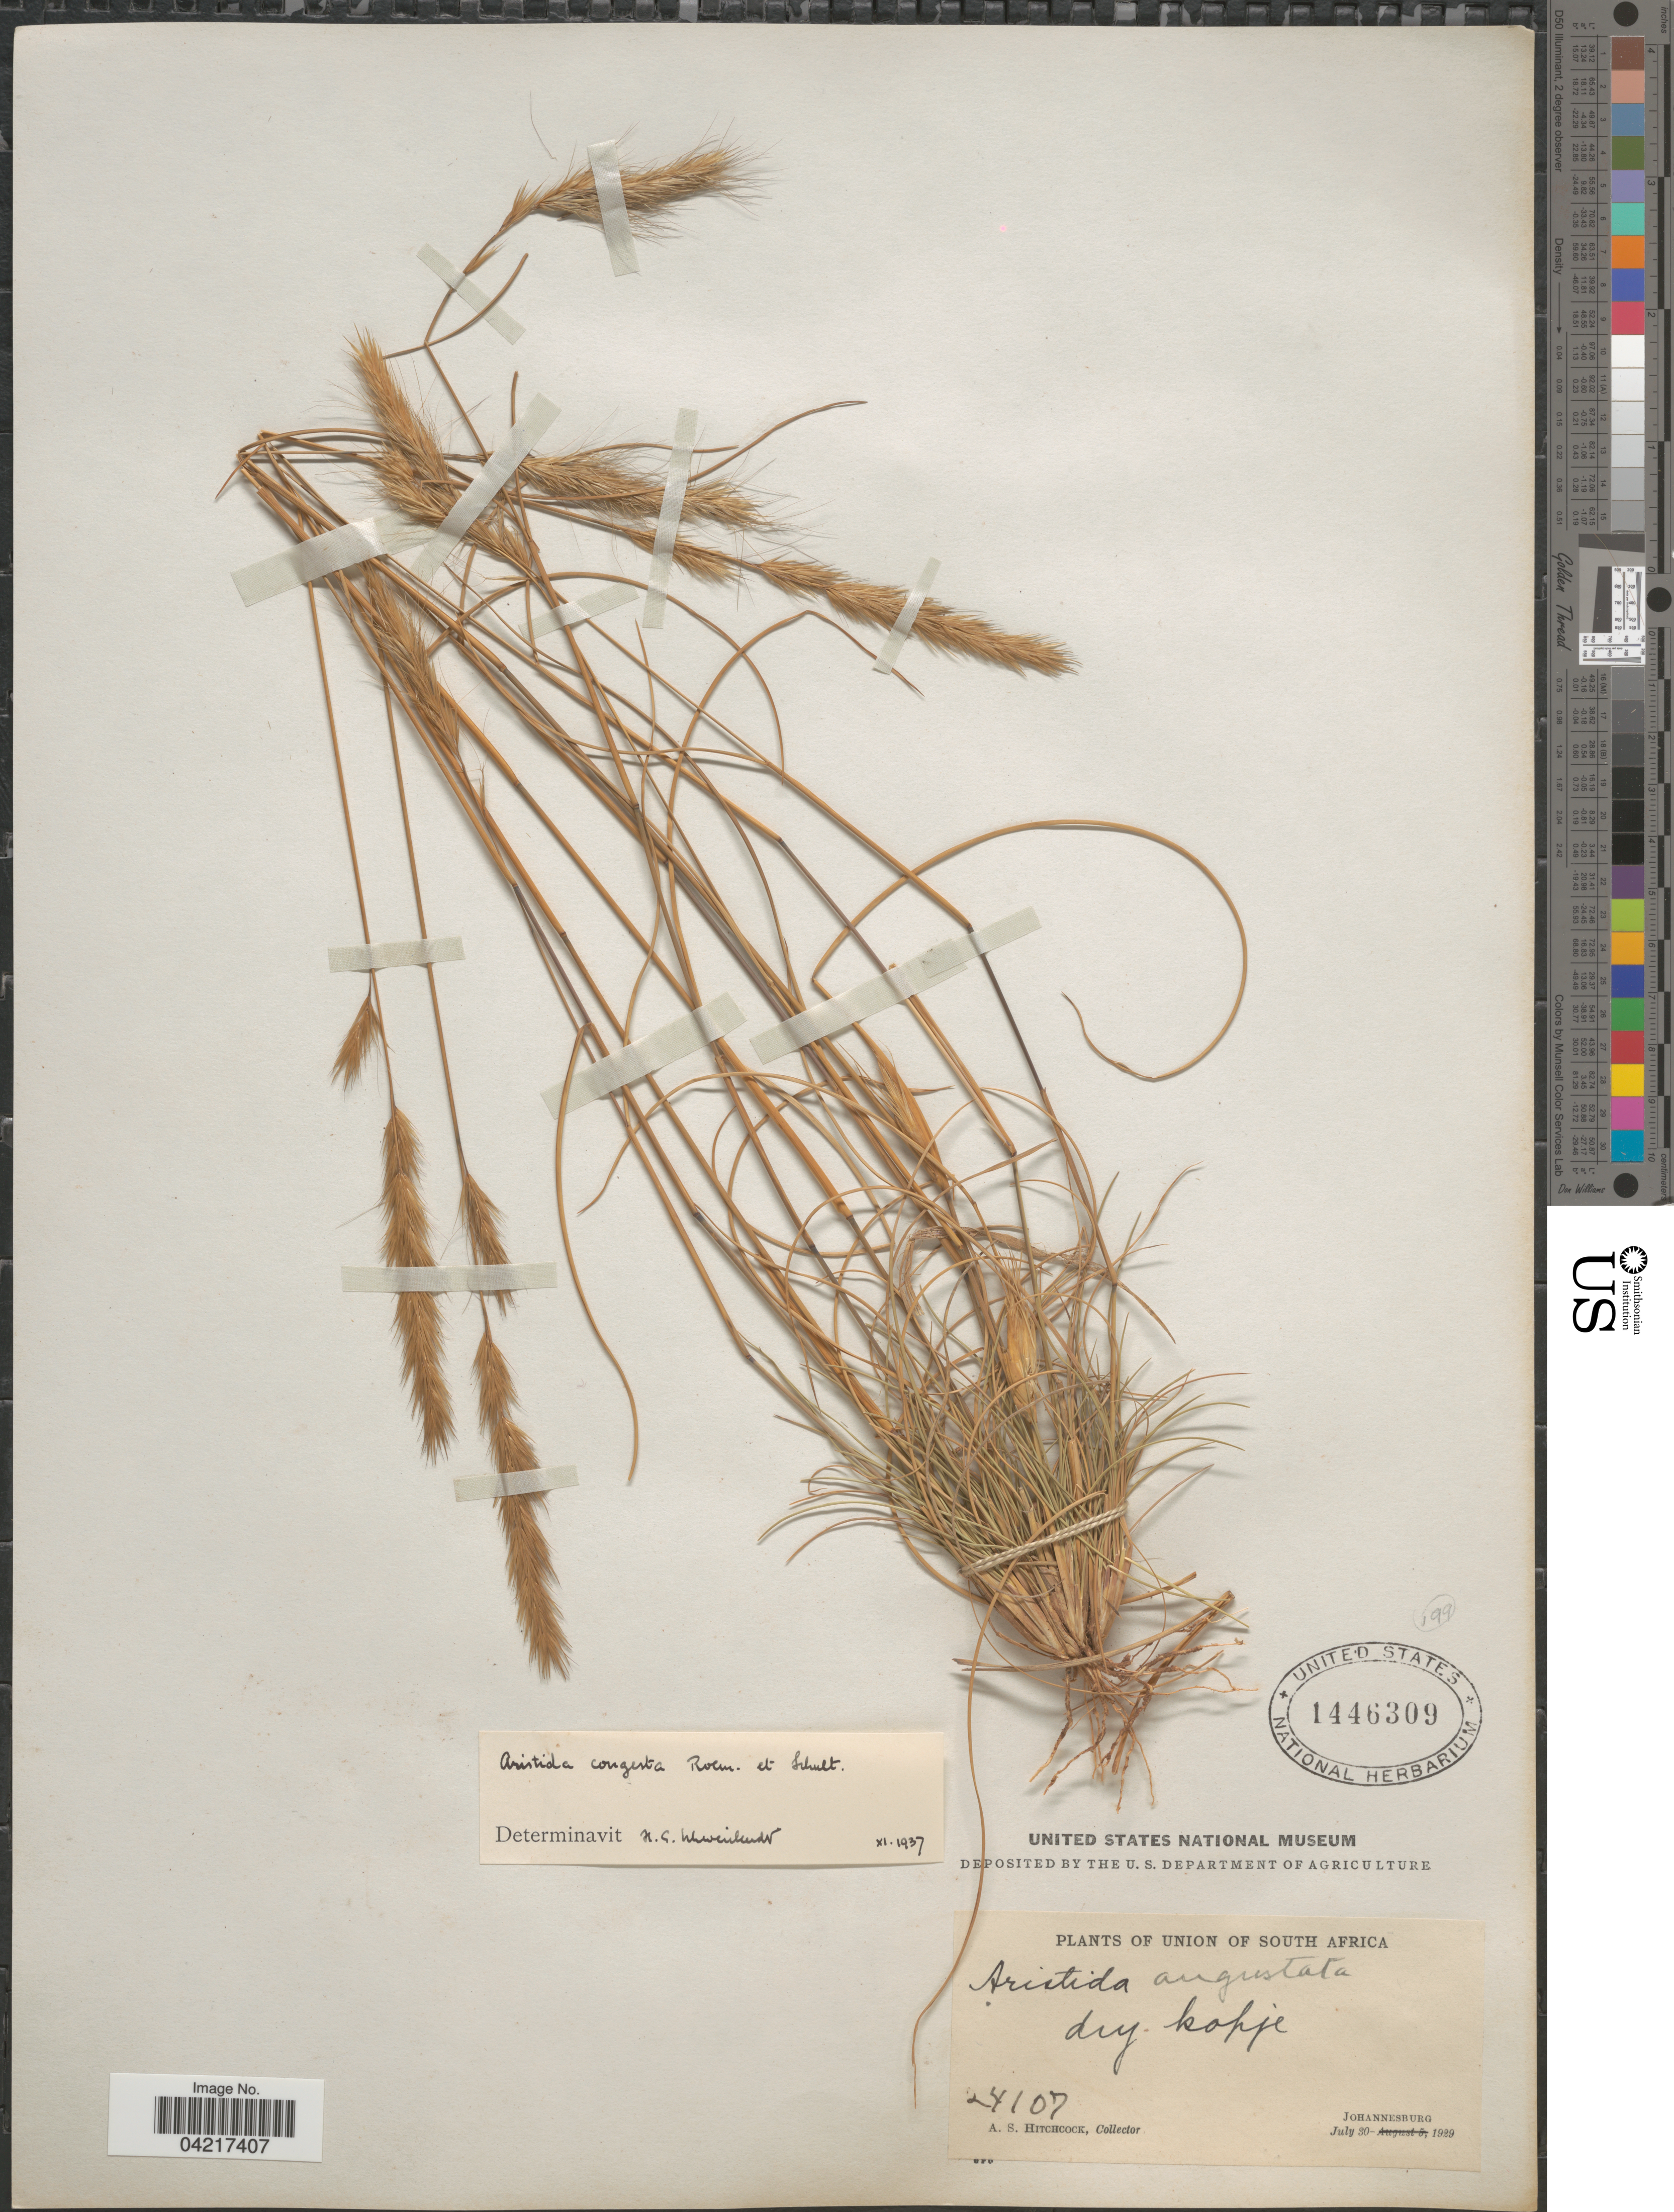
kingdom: Plantae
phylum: Tracheophyta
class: Liliopsida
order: Poales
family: Poaceae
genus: Aristida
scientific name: Aristida congesta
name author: Roem. & Schult.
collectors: A. S. Hitchcock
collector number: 24107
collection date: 1929-07-30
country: South Africa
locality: Union of South Africa. Johannesburg.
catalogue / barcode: US 1446309